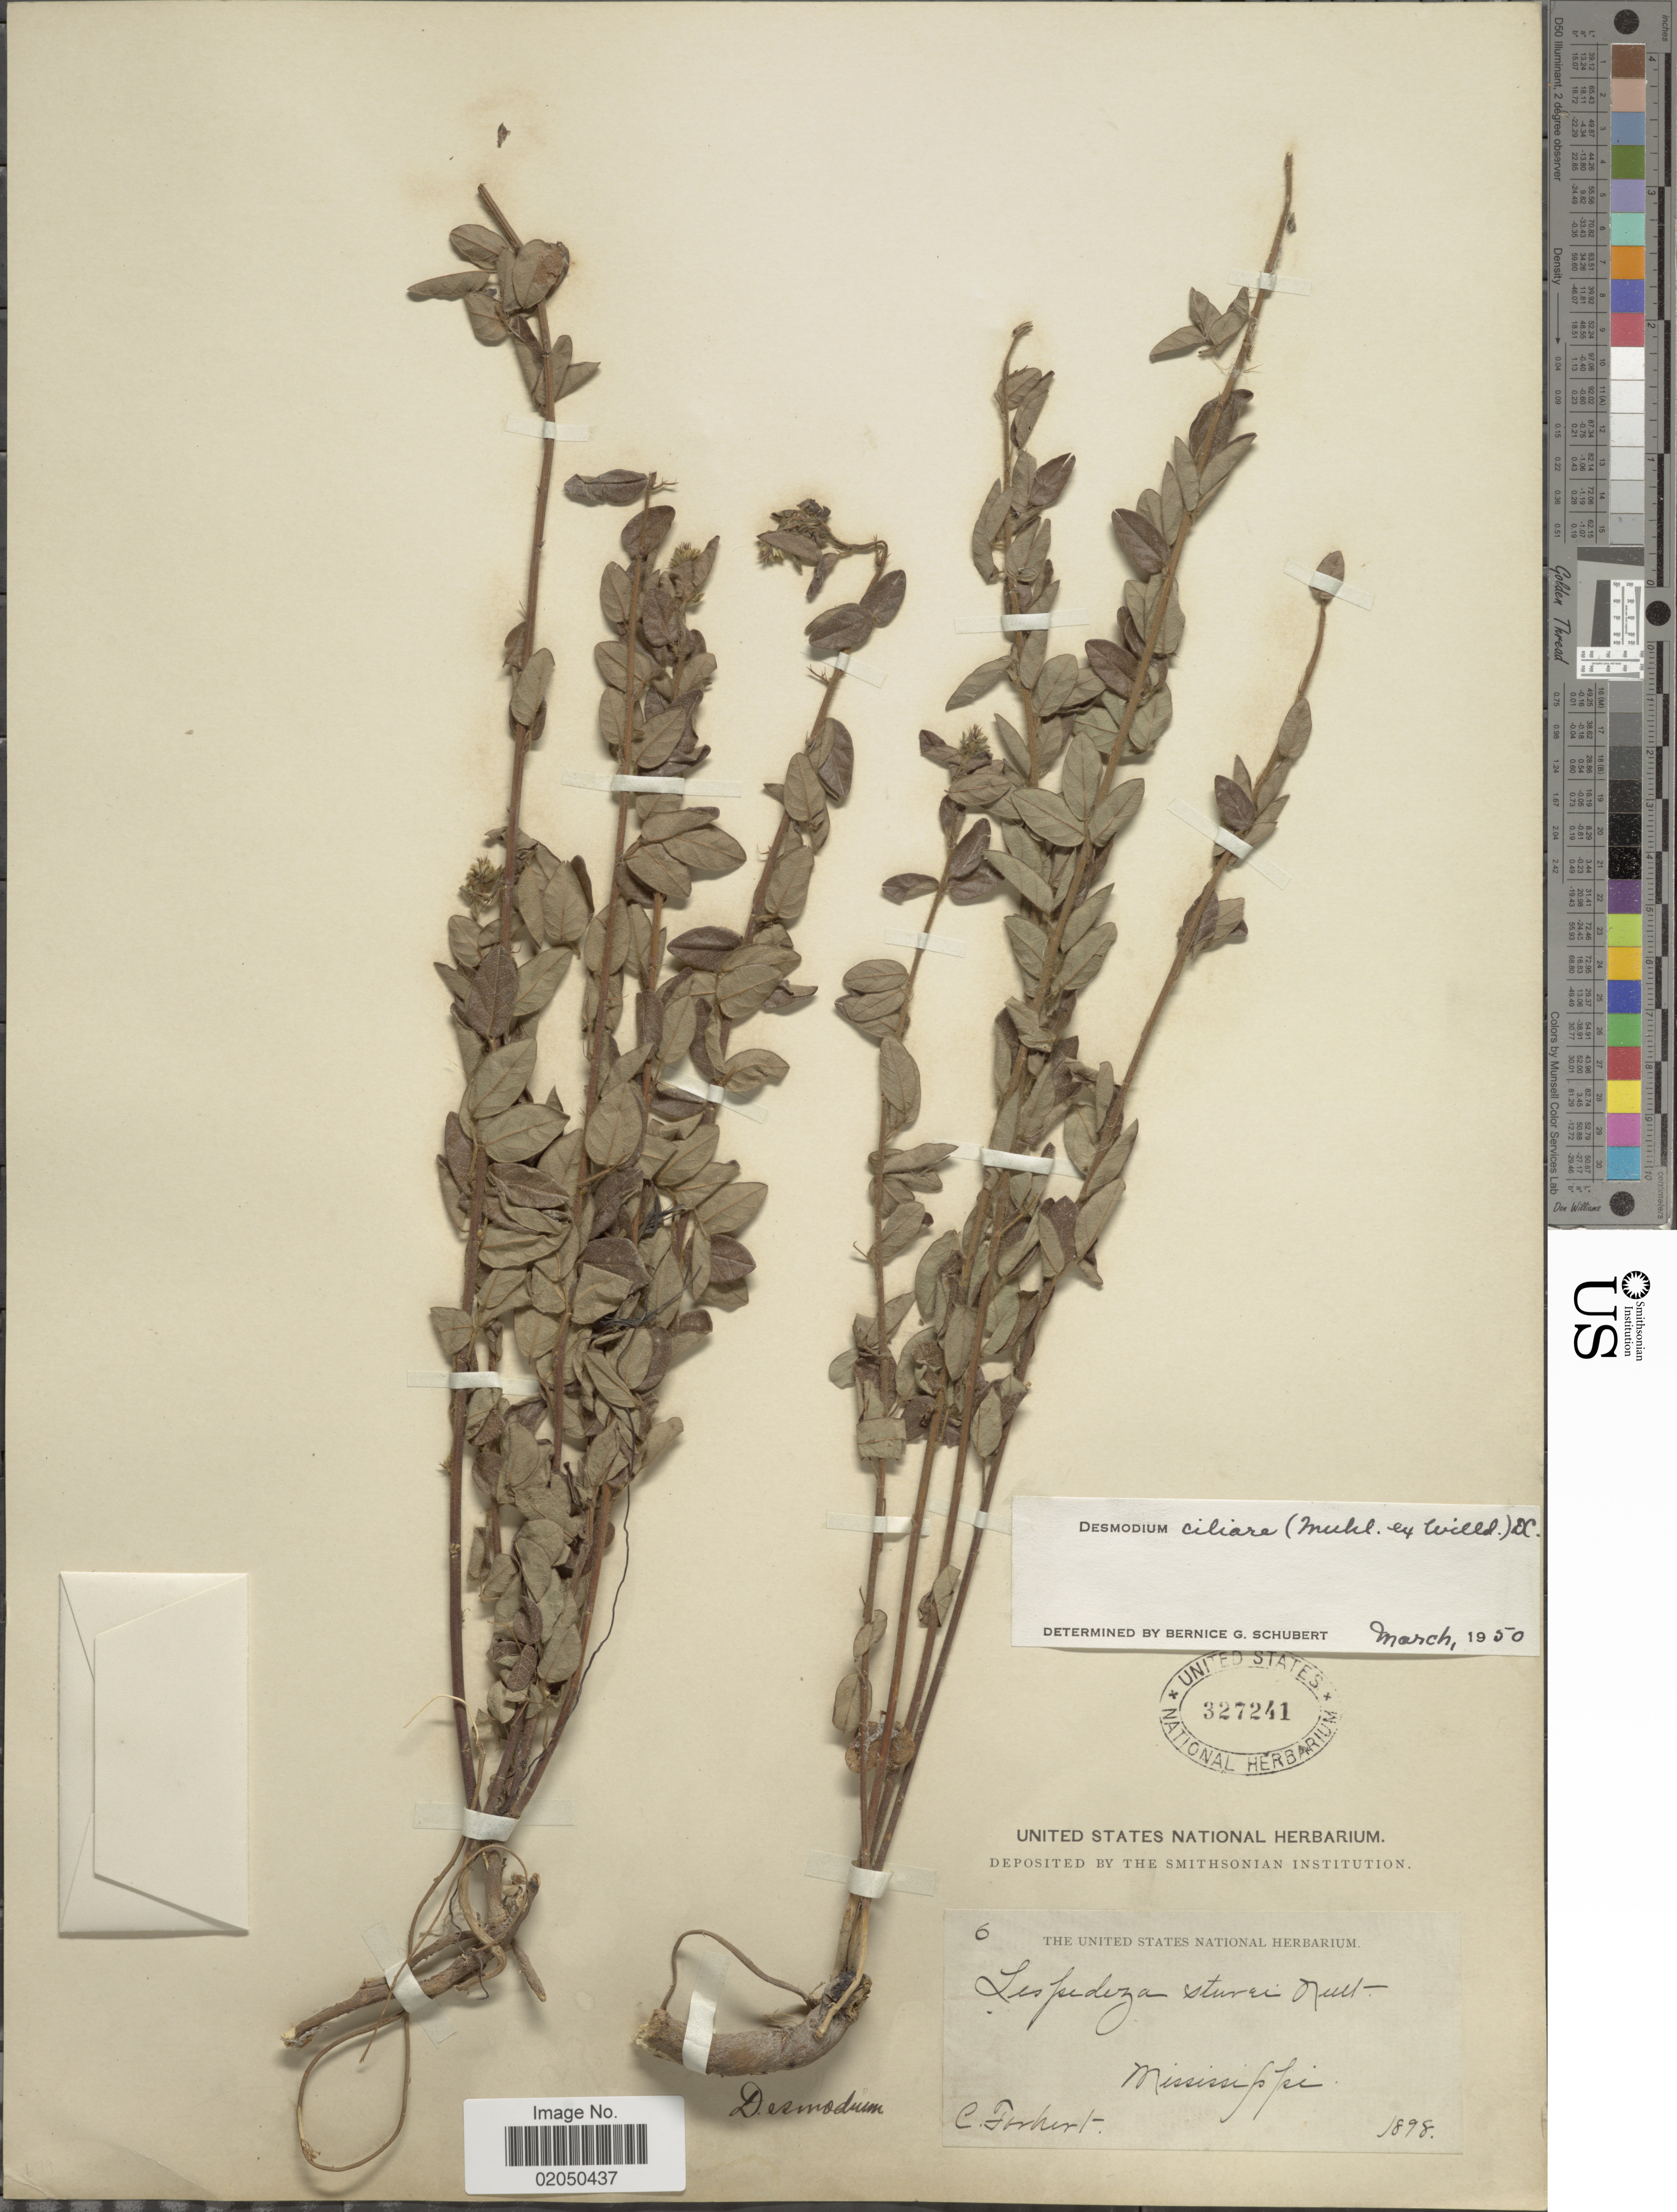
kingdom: Plantae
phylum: Tracheophyta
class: Magnoliopsida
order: Fabales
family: Fabaceae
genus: Desmodium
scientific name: Desmodium ciliare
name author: (Muhl. ex Willd.) DC.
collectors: C. Forhert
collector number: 6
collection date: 1898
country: United States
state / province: Mississippi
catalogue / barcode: US 327241